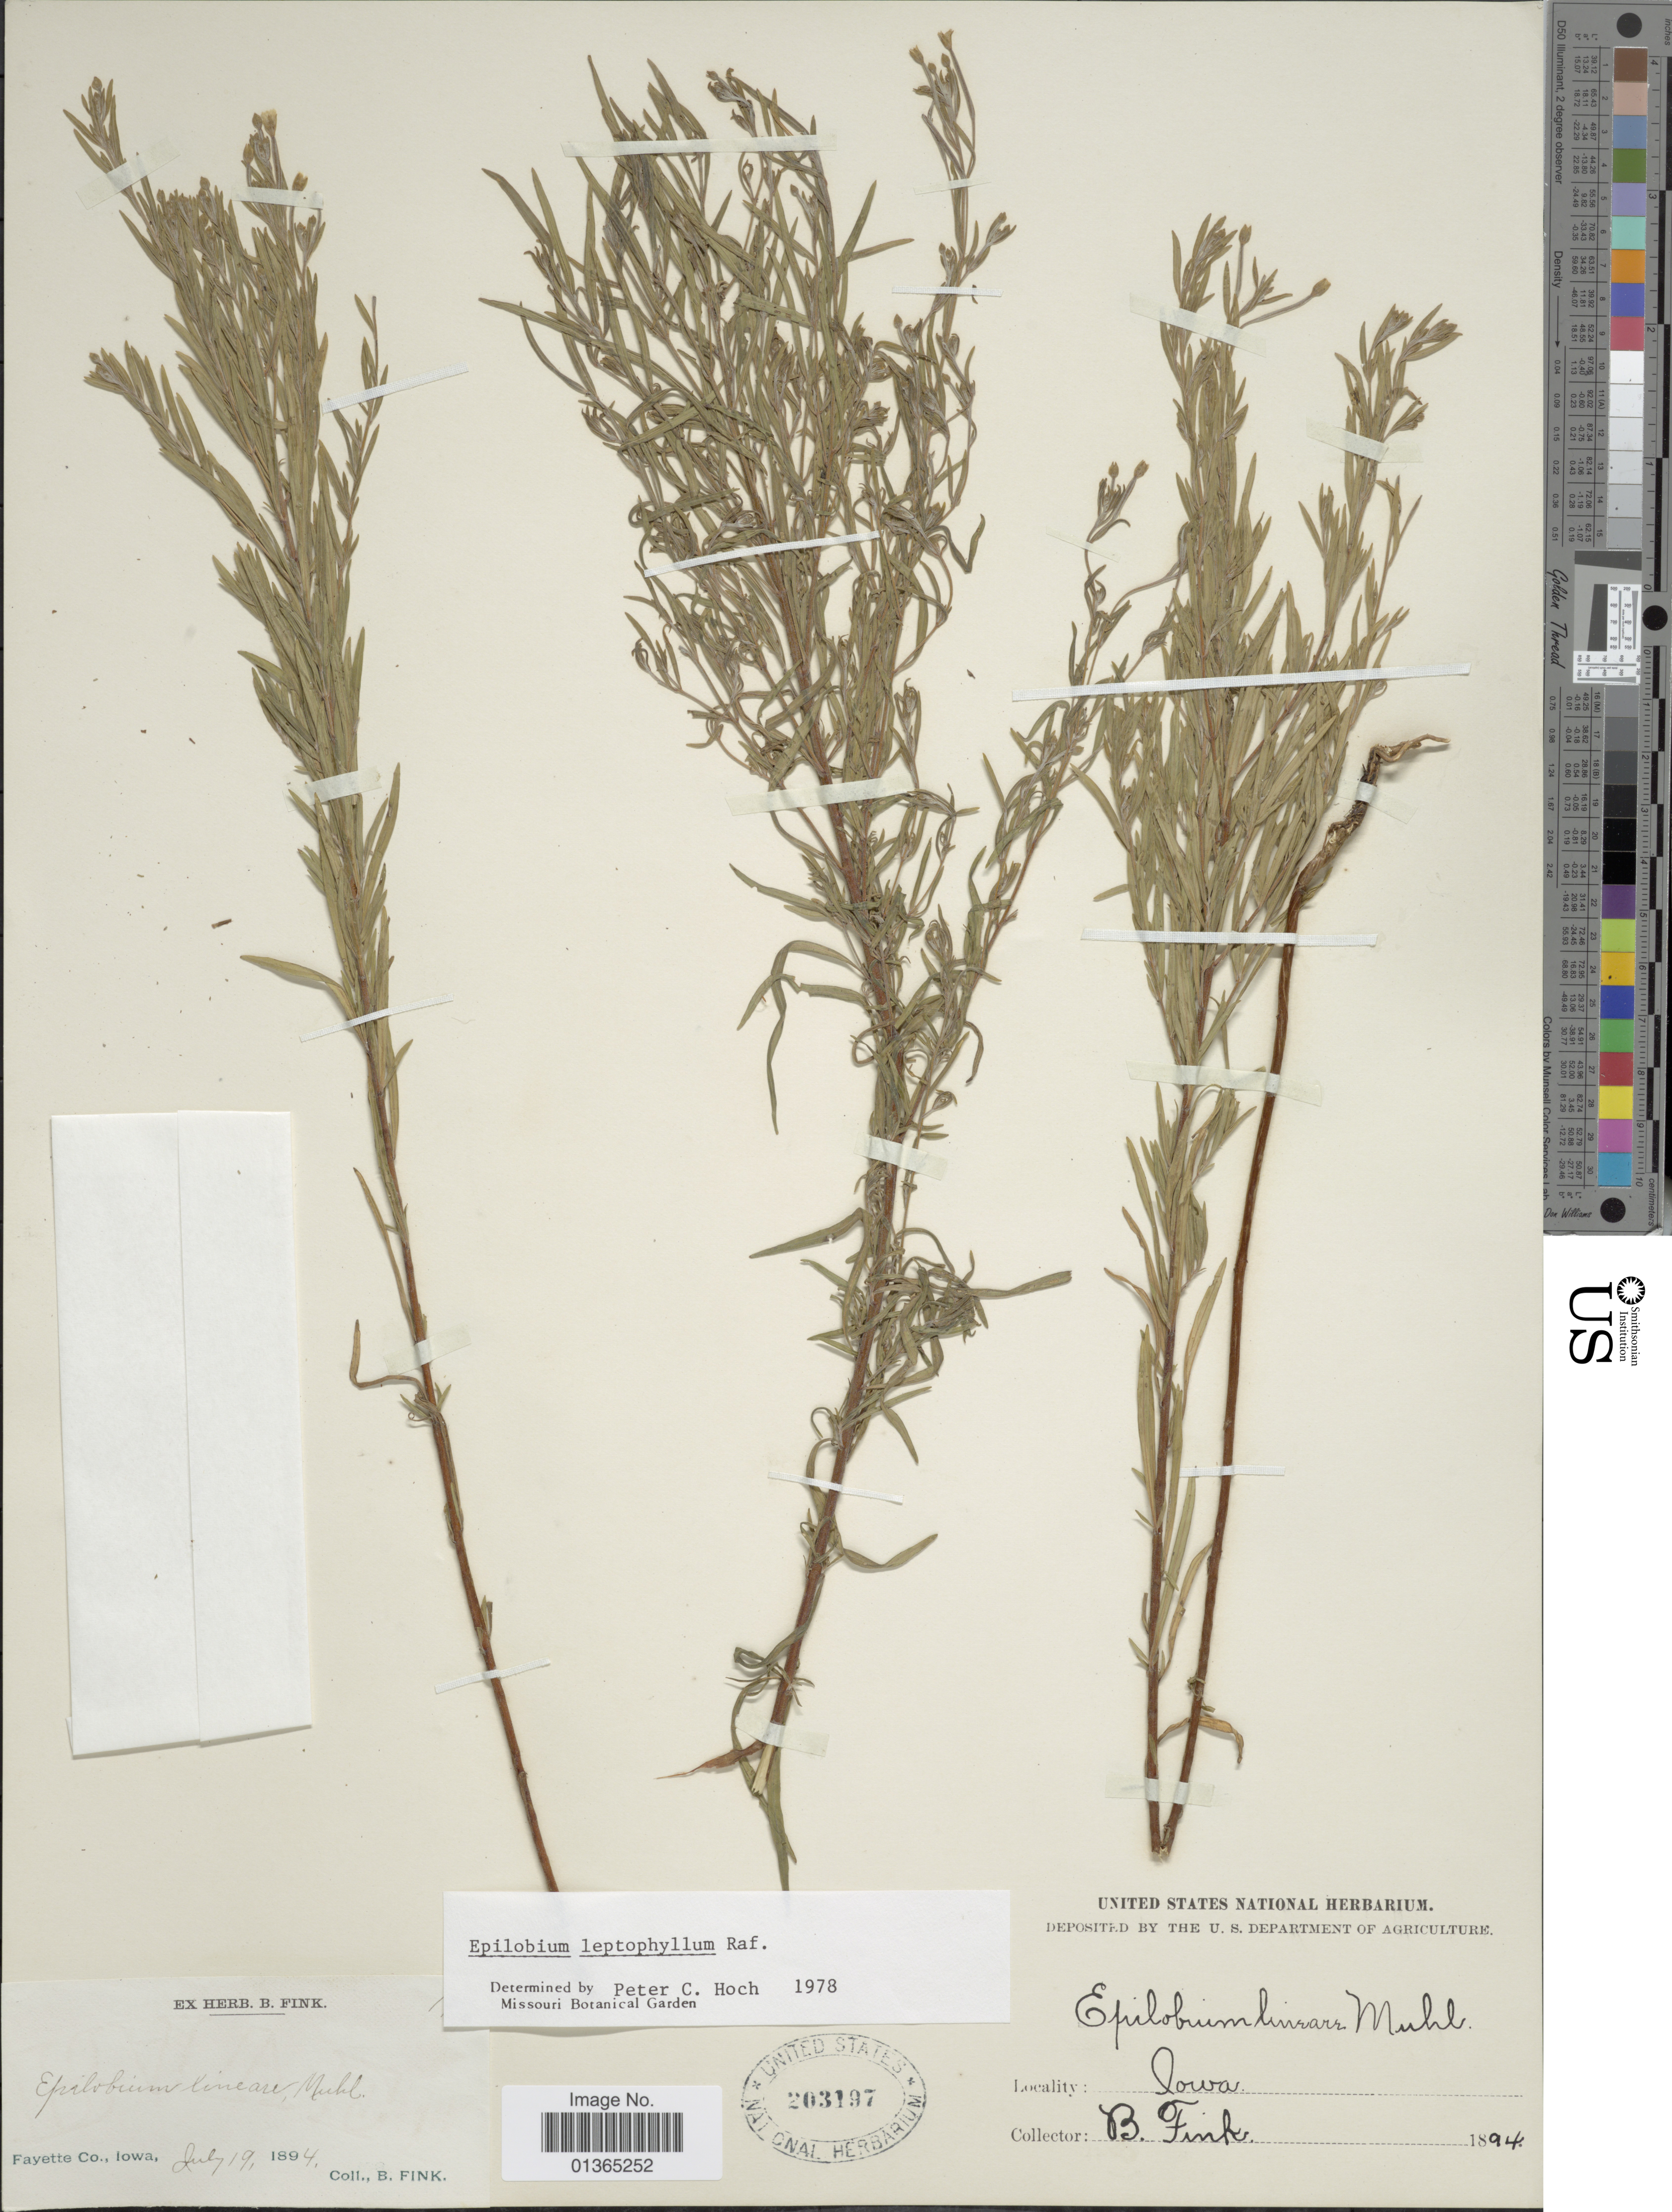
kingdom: Plantae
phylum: Tracheophyta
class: Magnoliopsida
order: Myrtales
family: Onagraceae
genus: Epilobium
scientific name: Epilobium leptophyllum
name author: Raf.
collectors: B. Fink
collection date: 1894-07-19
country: United States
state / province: Iowa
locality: Fayette Co.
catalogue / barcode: US 203197